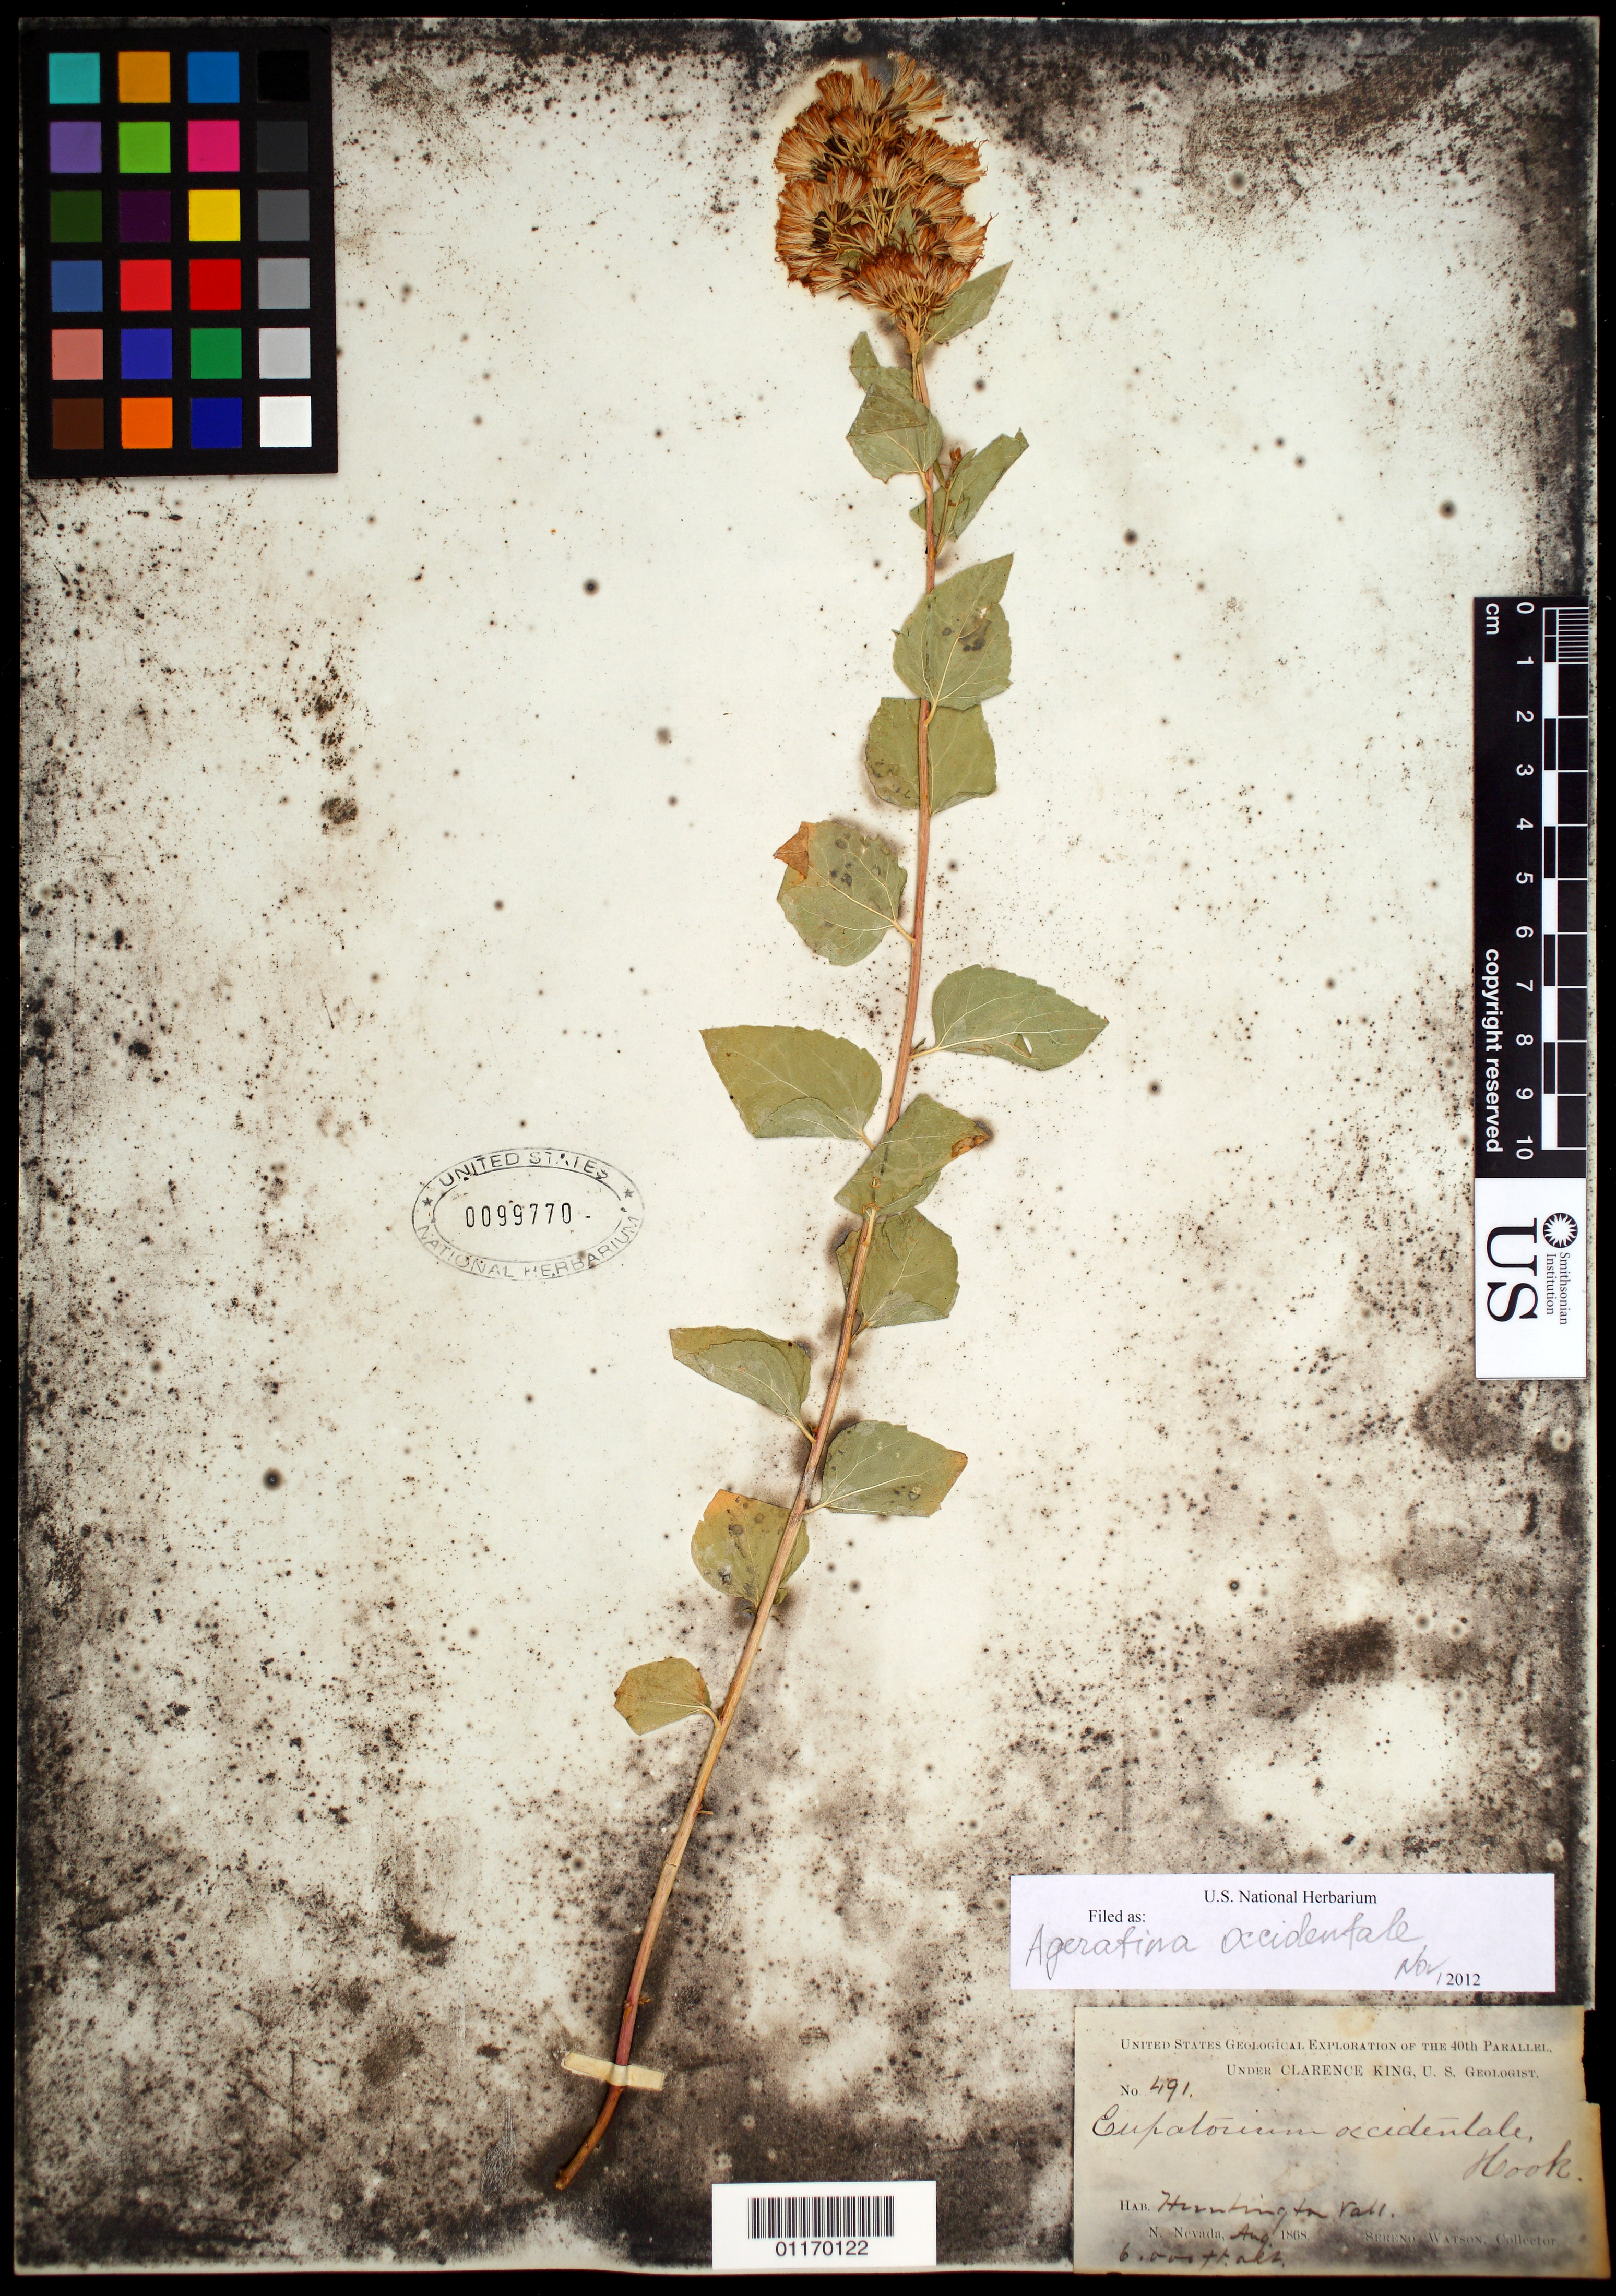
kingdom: Plantae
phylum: Tracheophyta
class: Magnoliopsida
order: Asterales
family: Asteraceae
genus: Ageratina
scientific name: Ageratina occidentalis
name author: (Hook.) R.M. King & H. Rob.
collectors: S. Watson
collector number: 491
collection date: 1868-08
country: United States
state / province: Nevada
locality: Huntington Valley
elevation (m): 1829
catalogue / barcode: US 99770